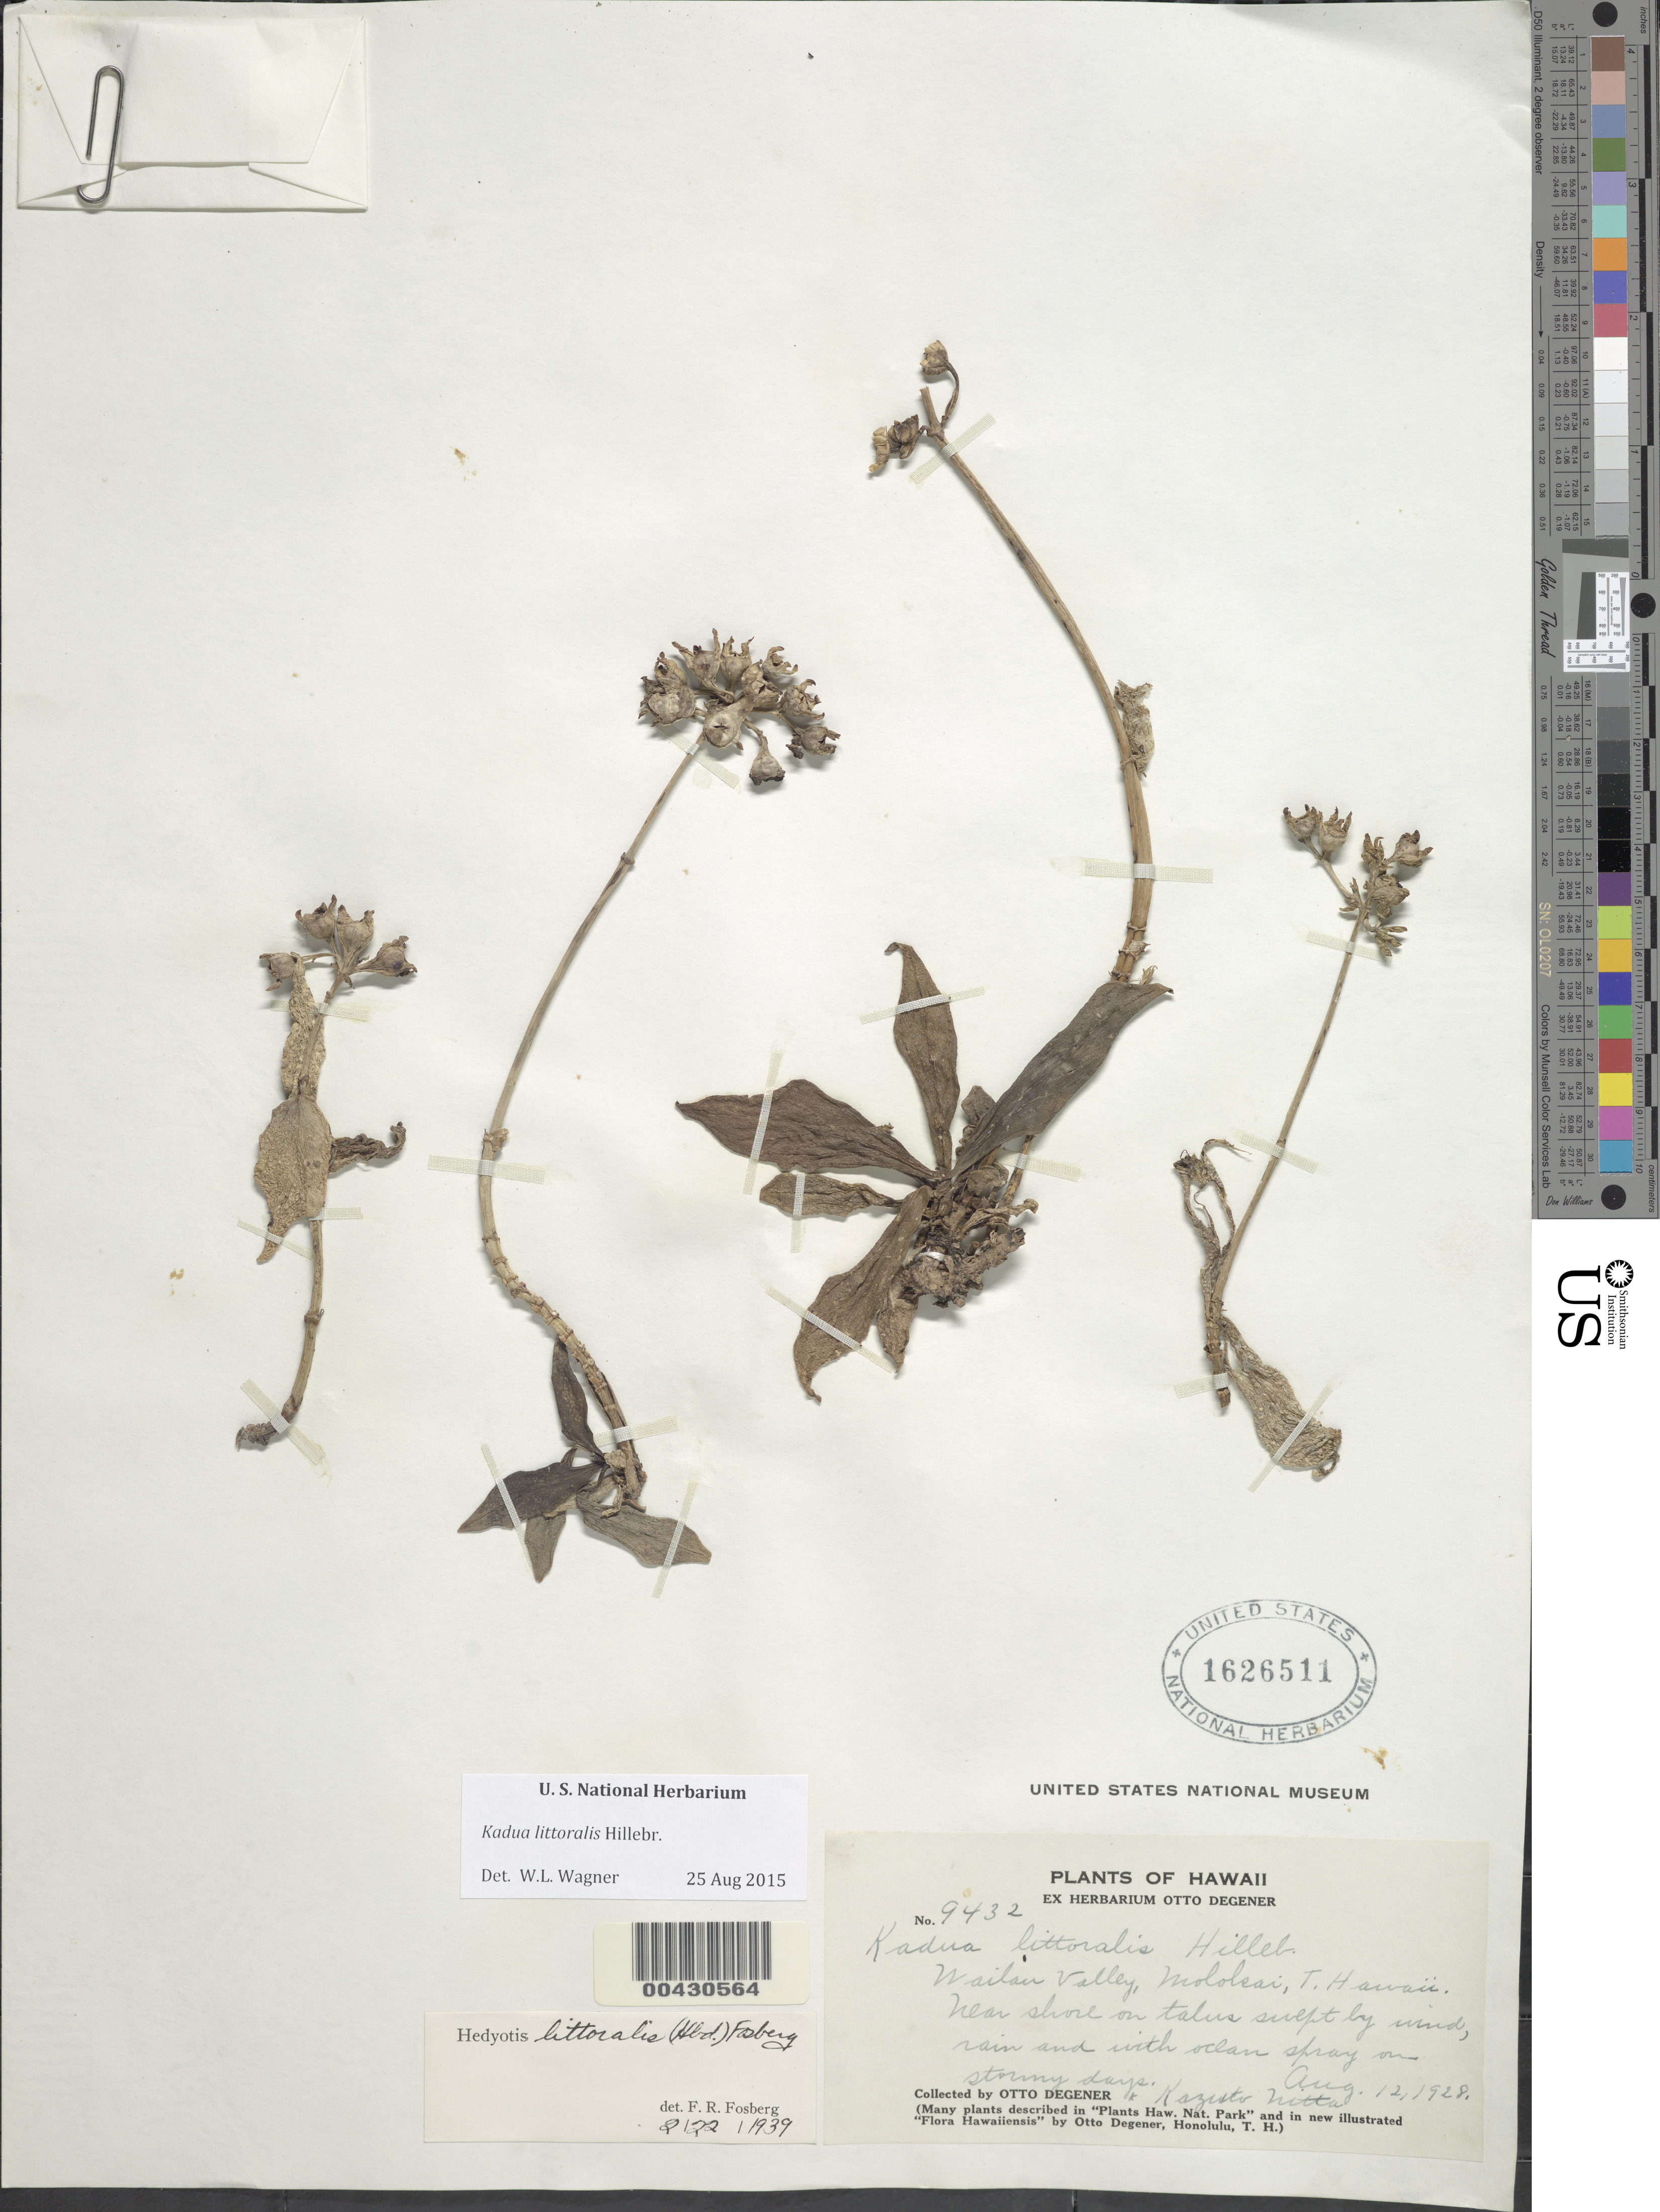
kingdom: Plantae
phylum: Tracheophyta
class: Magnoliopsida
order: Gentianales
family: Rubiaceae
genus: Kadua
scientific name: Kadua littoralis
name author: Hillebr.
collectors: O. Degener & K. Nitta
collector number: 9432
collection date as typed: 12 Aug 1928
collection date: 1928-08-12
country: United States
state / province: Hawaii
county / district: Maui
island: Moloka'i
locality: Wailau Valley.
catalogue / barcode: US 1626511